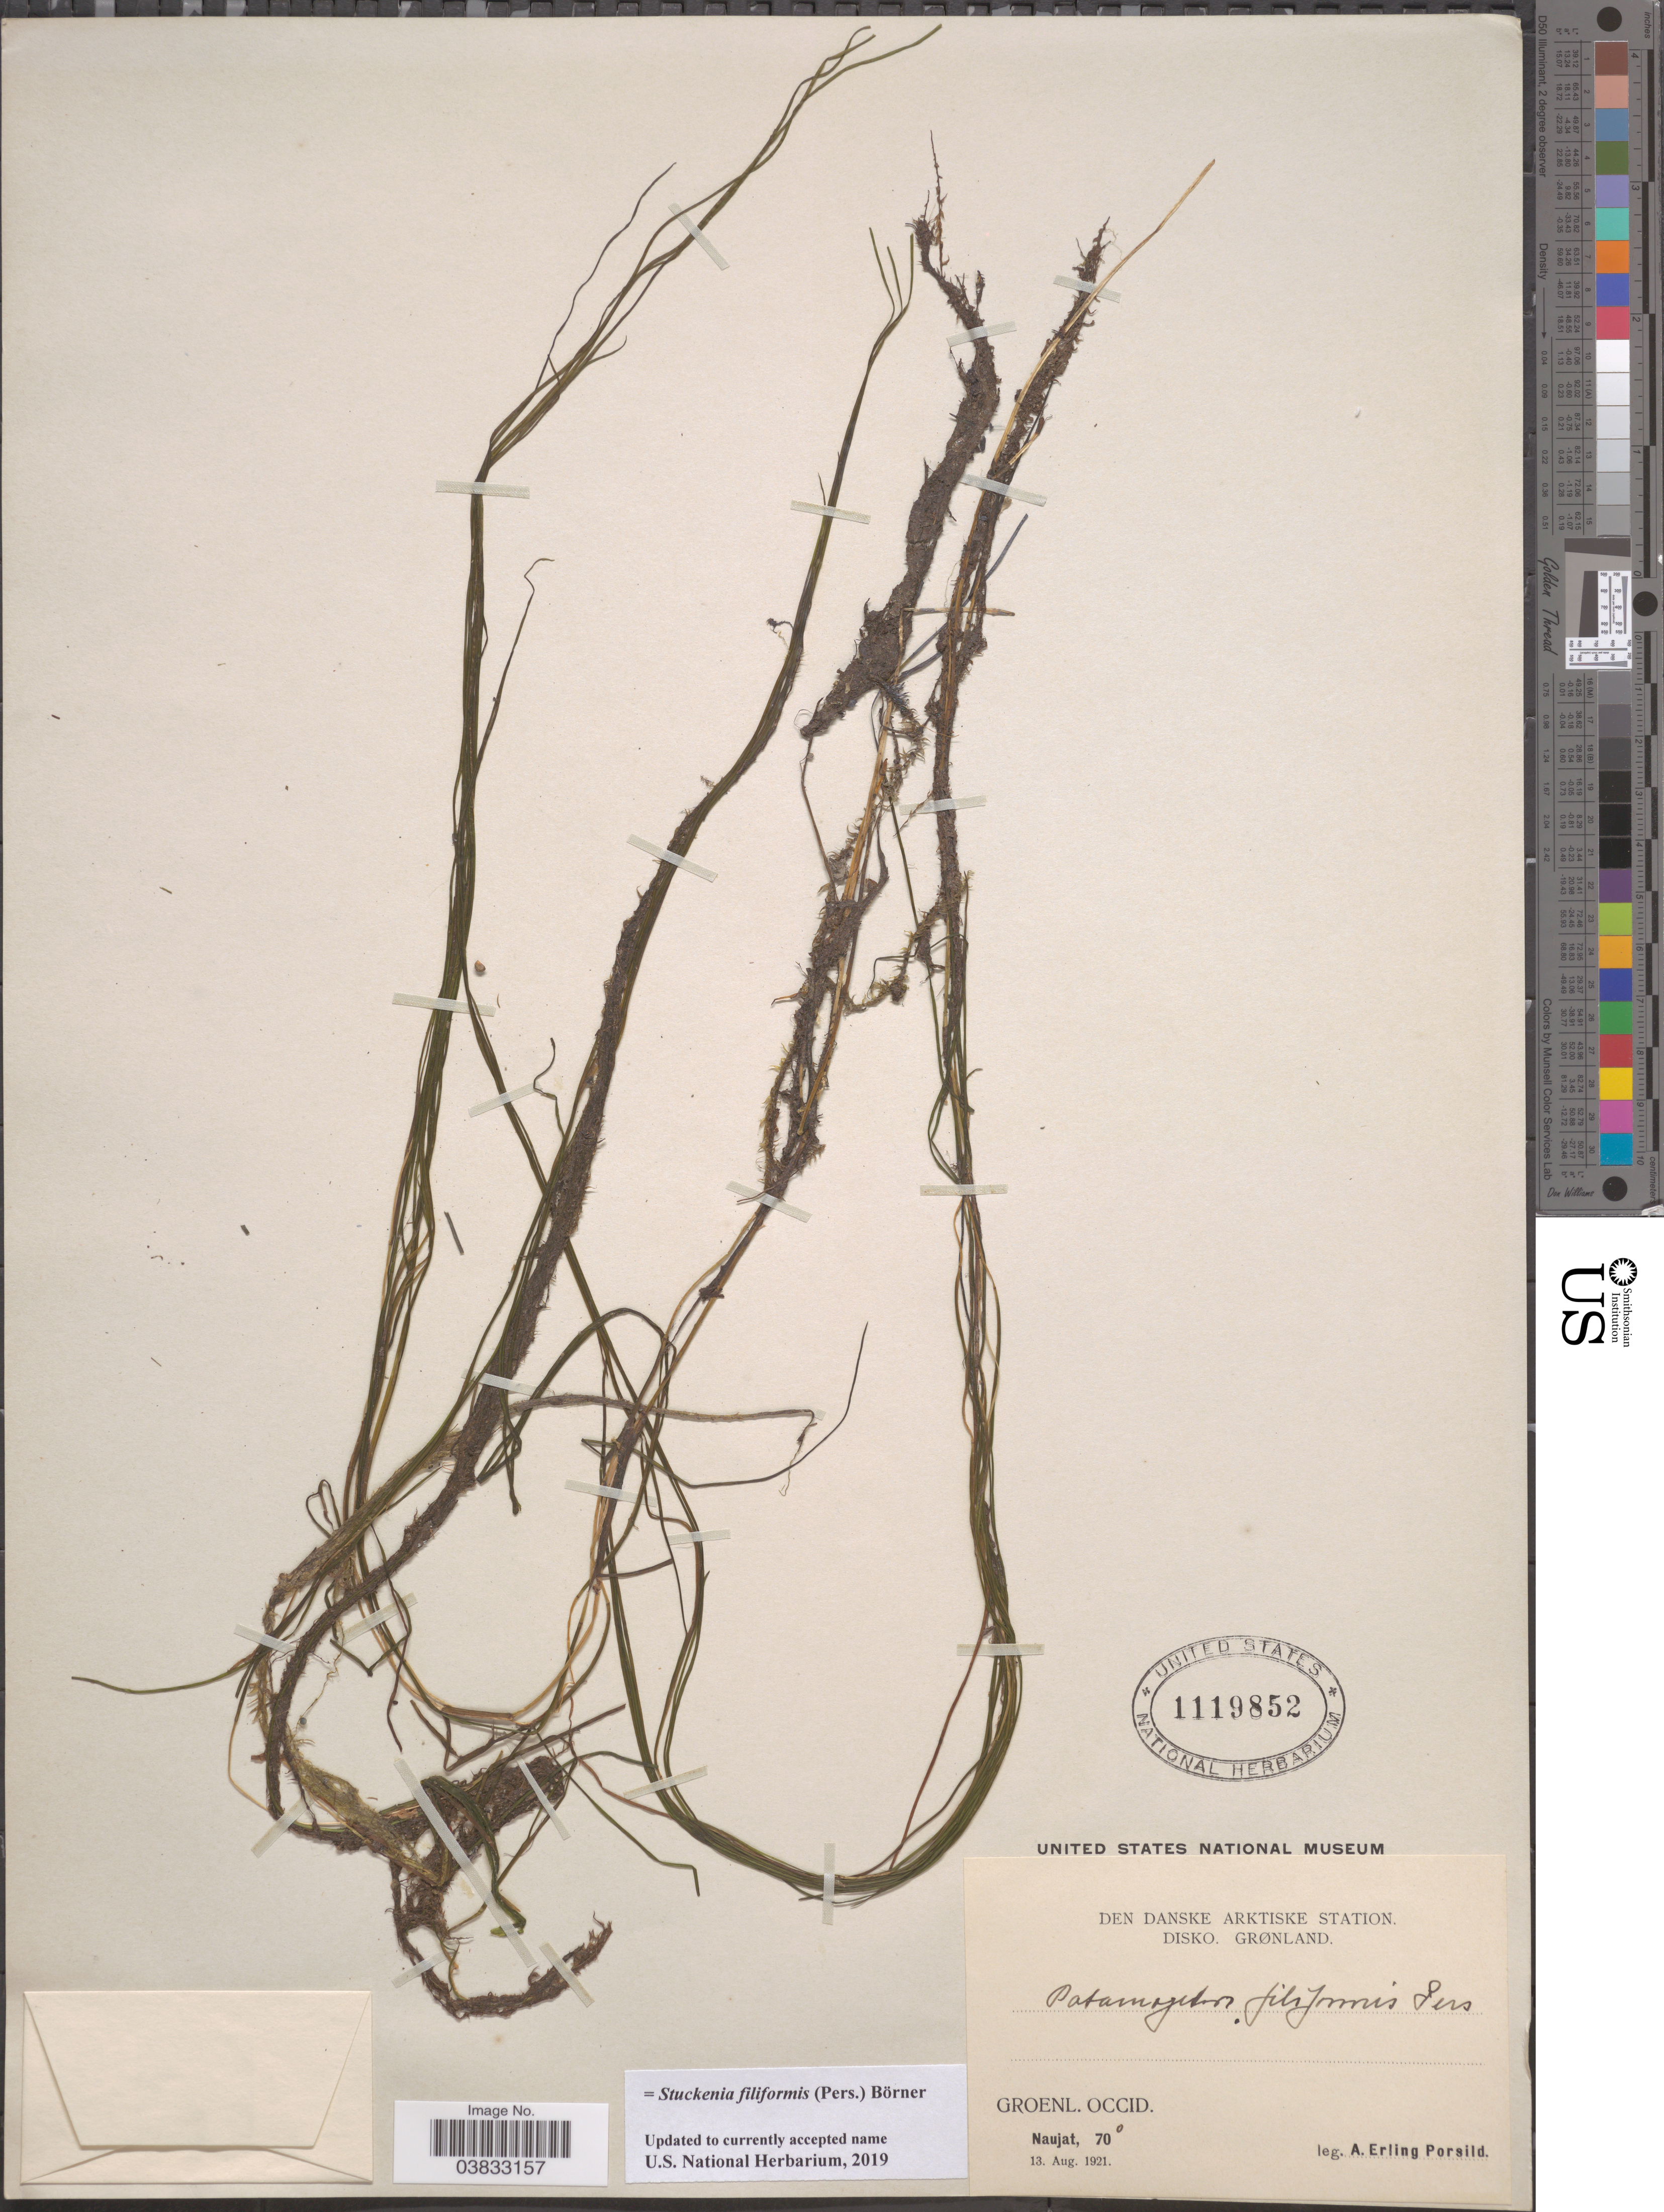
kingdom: Plantae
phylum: Tracheophyta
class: Liliopsida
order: Alismatales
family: Potamogetonaceae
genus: Stuckenia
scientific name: Stuckenia filiformis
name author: (Pers.) Börner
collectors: A. E. Porsild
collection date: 1921-08-13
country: Greenland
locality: Den Danske Arktiske Station. Disko. Grønland. Groenl. Occid. Naujat.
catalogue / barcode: US 1119852